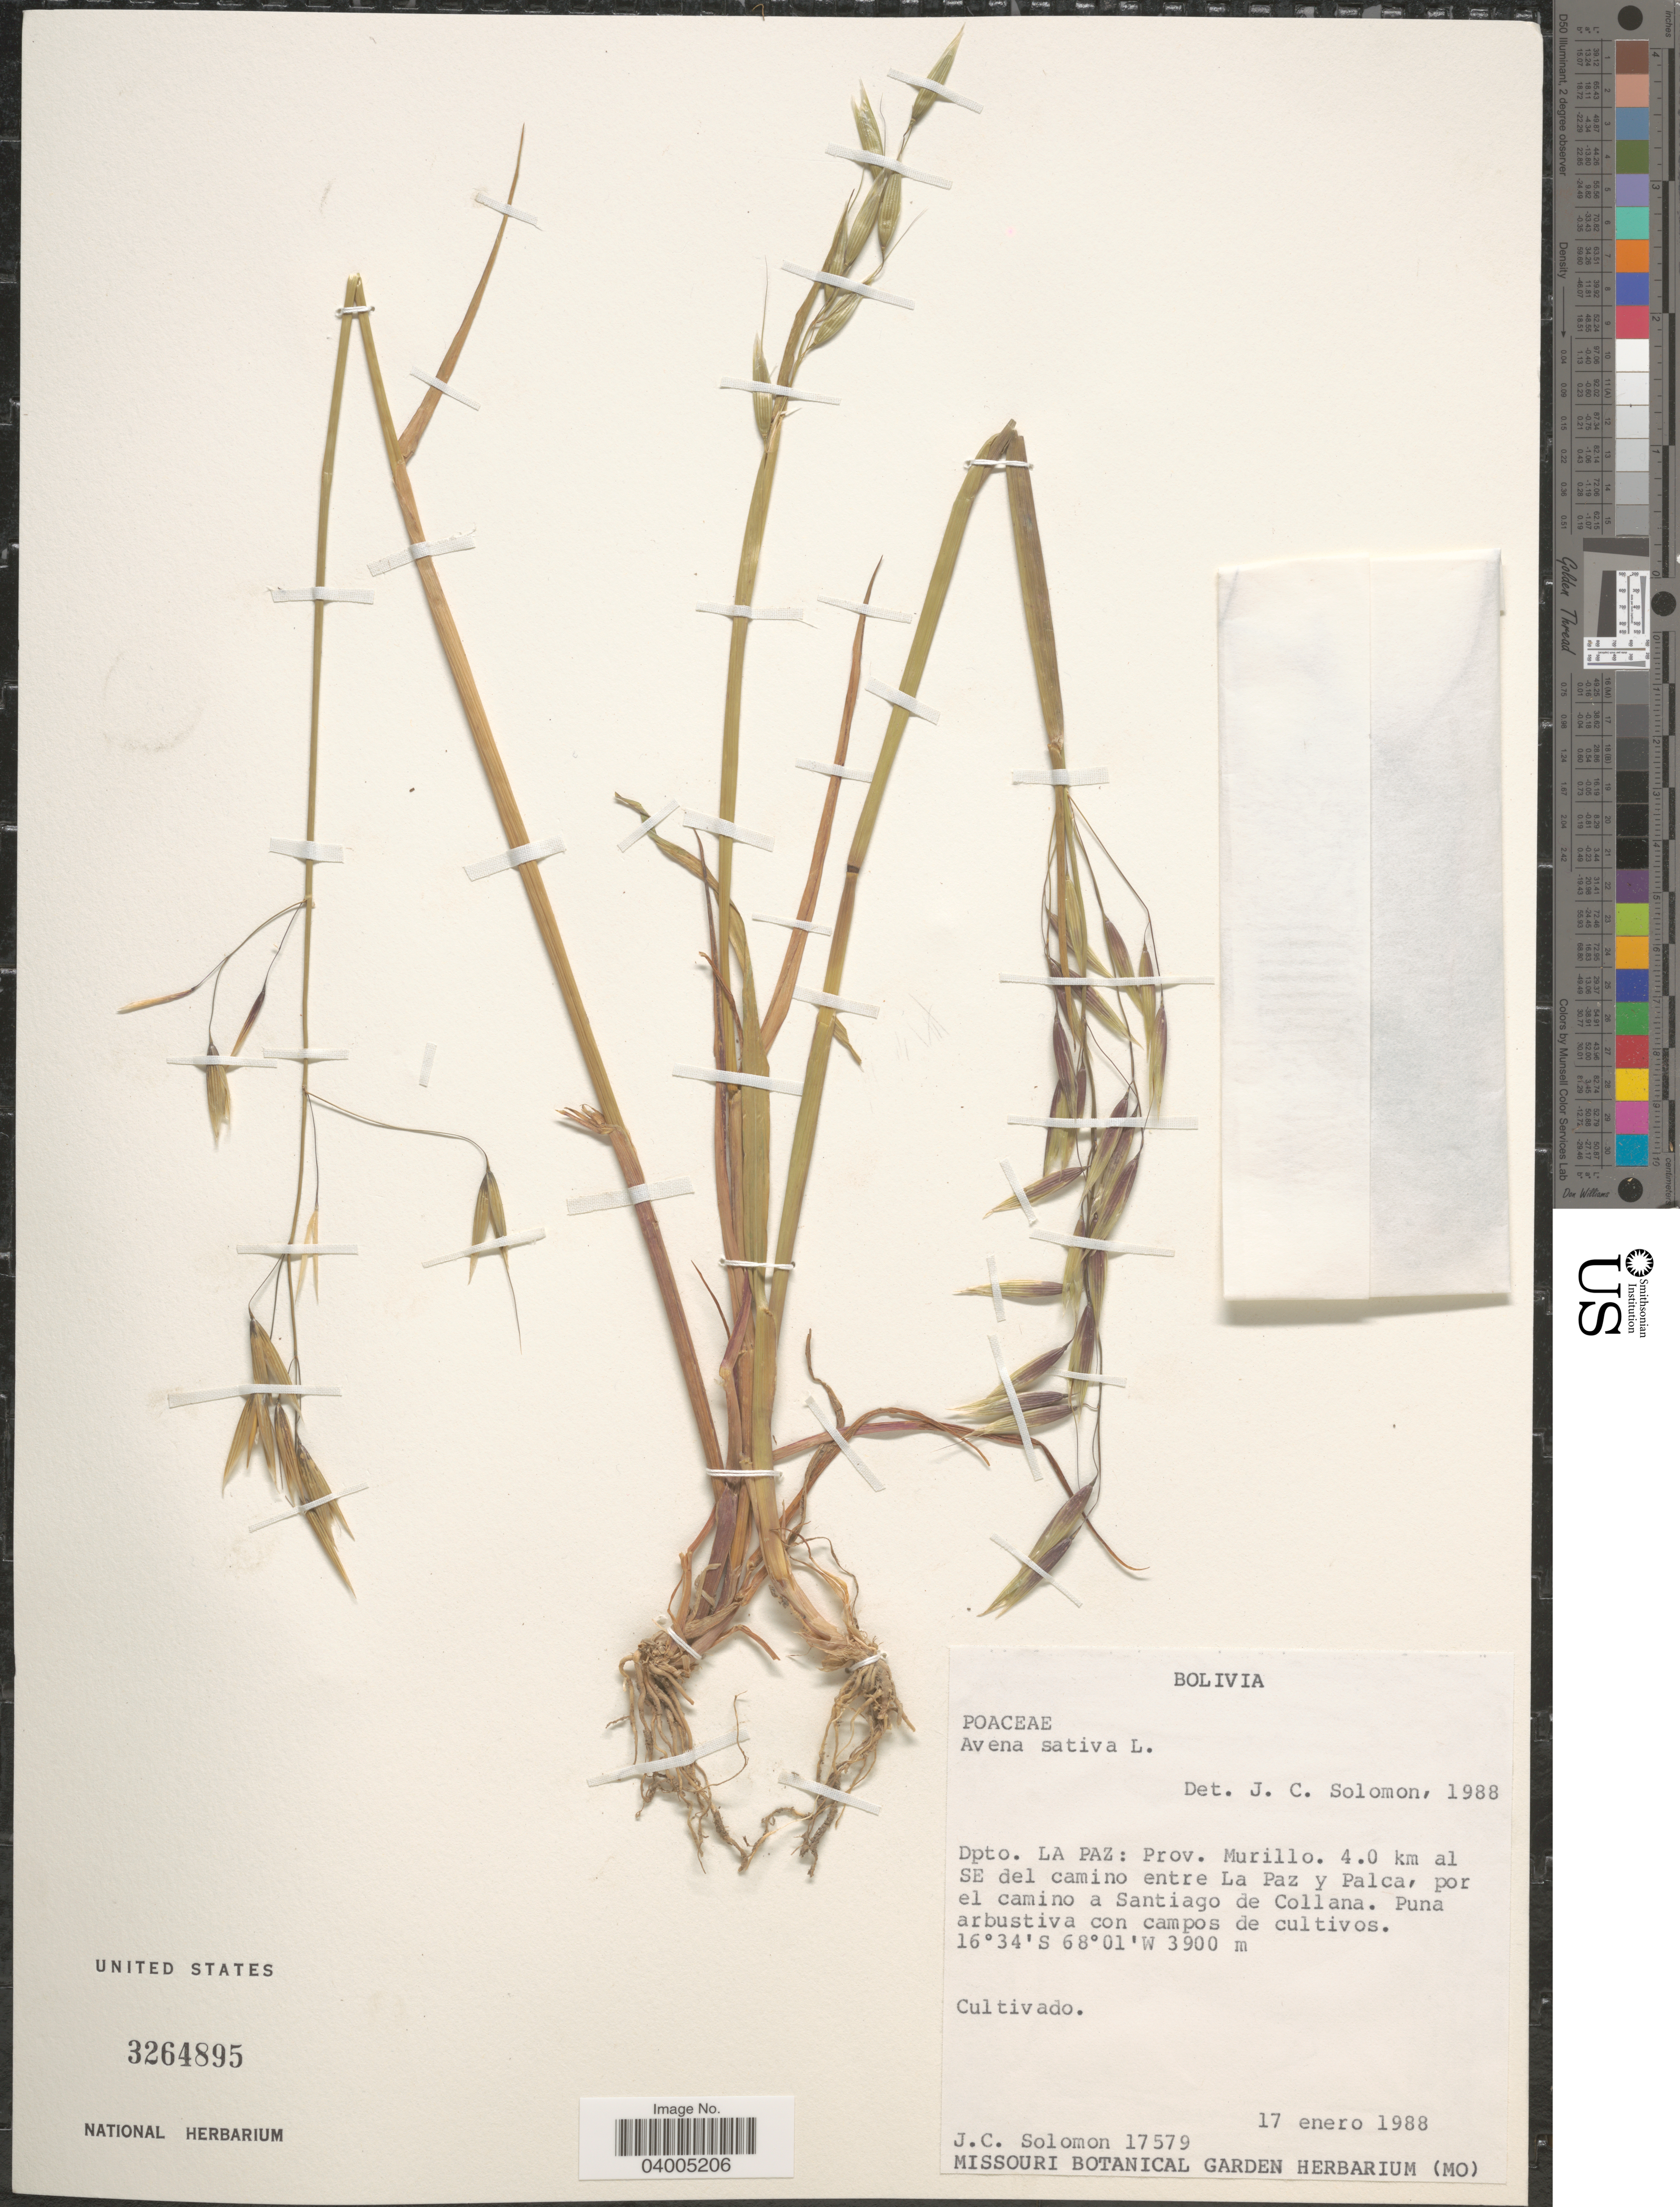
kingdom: Plantae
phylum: Tracheophyta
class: Liliopsida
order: Poales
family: Poaceae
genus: Avena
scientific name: Avena sativa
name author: L.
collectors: J. C. Solomon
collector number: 17579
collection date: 1988-01-17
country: Bolivia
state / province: La Paz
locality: Dpto. La Paz: Prov. Murillo. 4.0 km al SE del camino entre La Paz y Palca, por el camino a Santiago de Collana.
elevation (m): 3900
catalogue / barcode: US 3264895